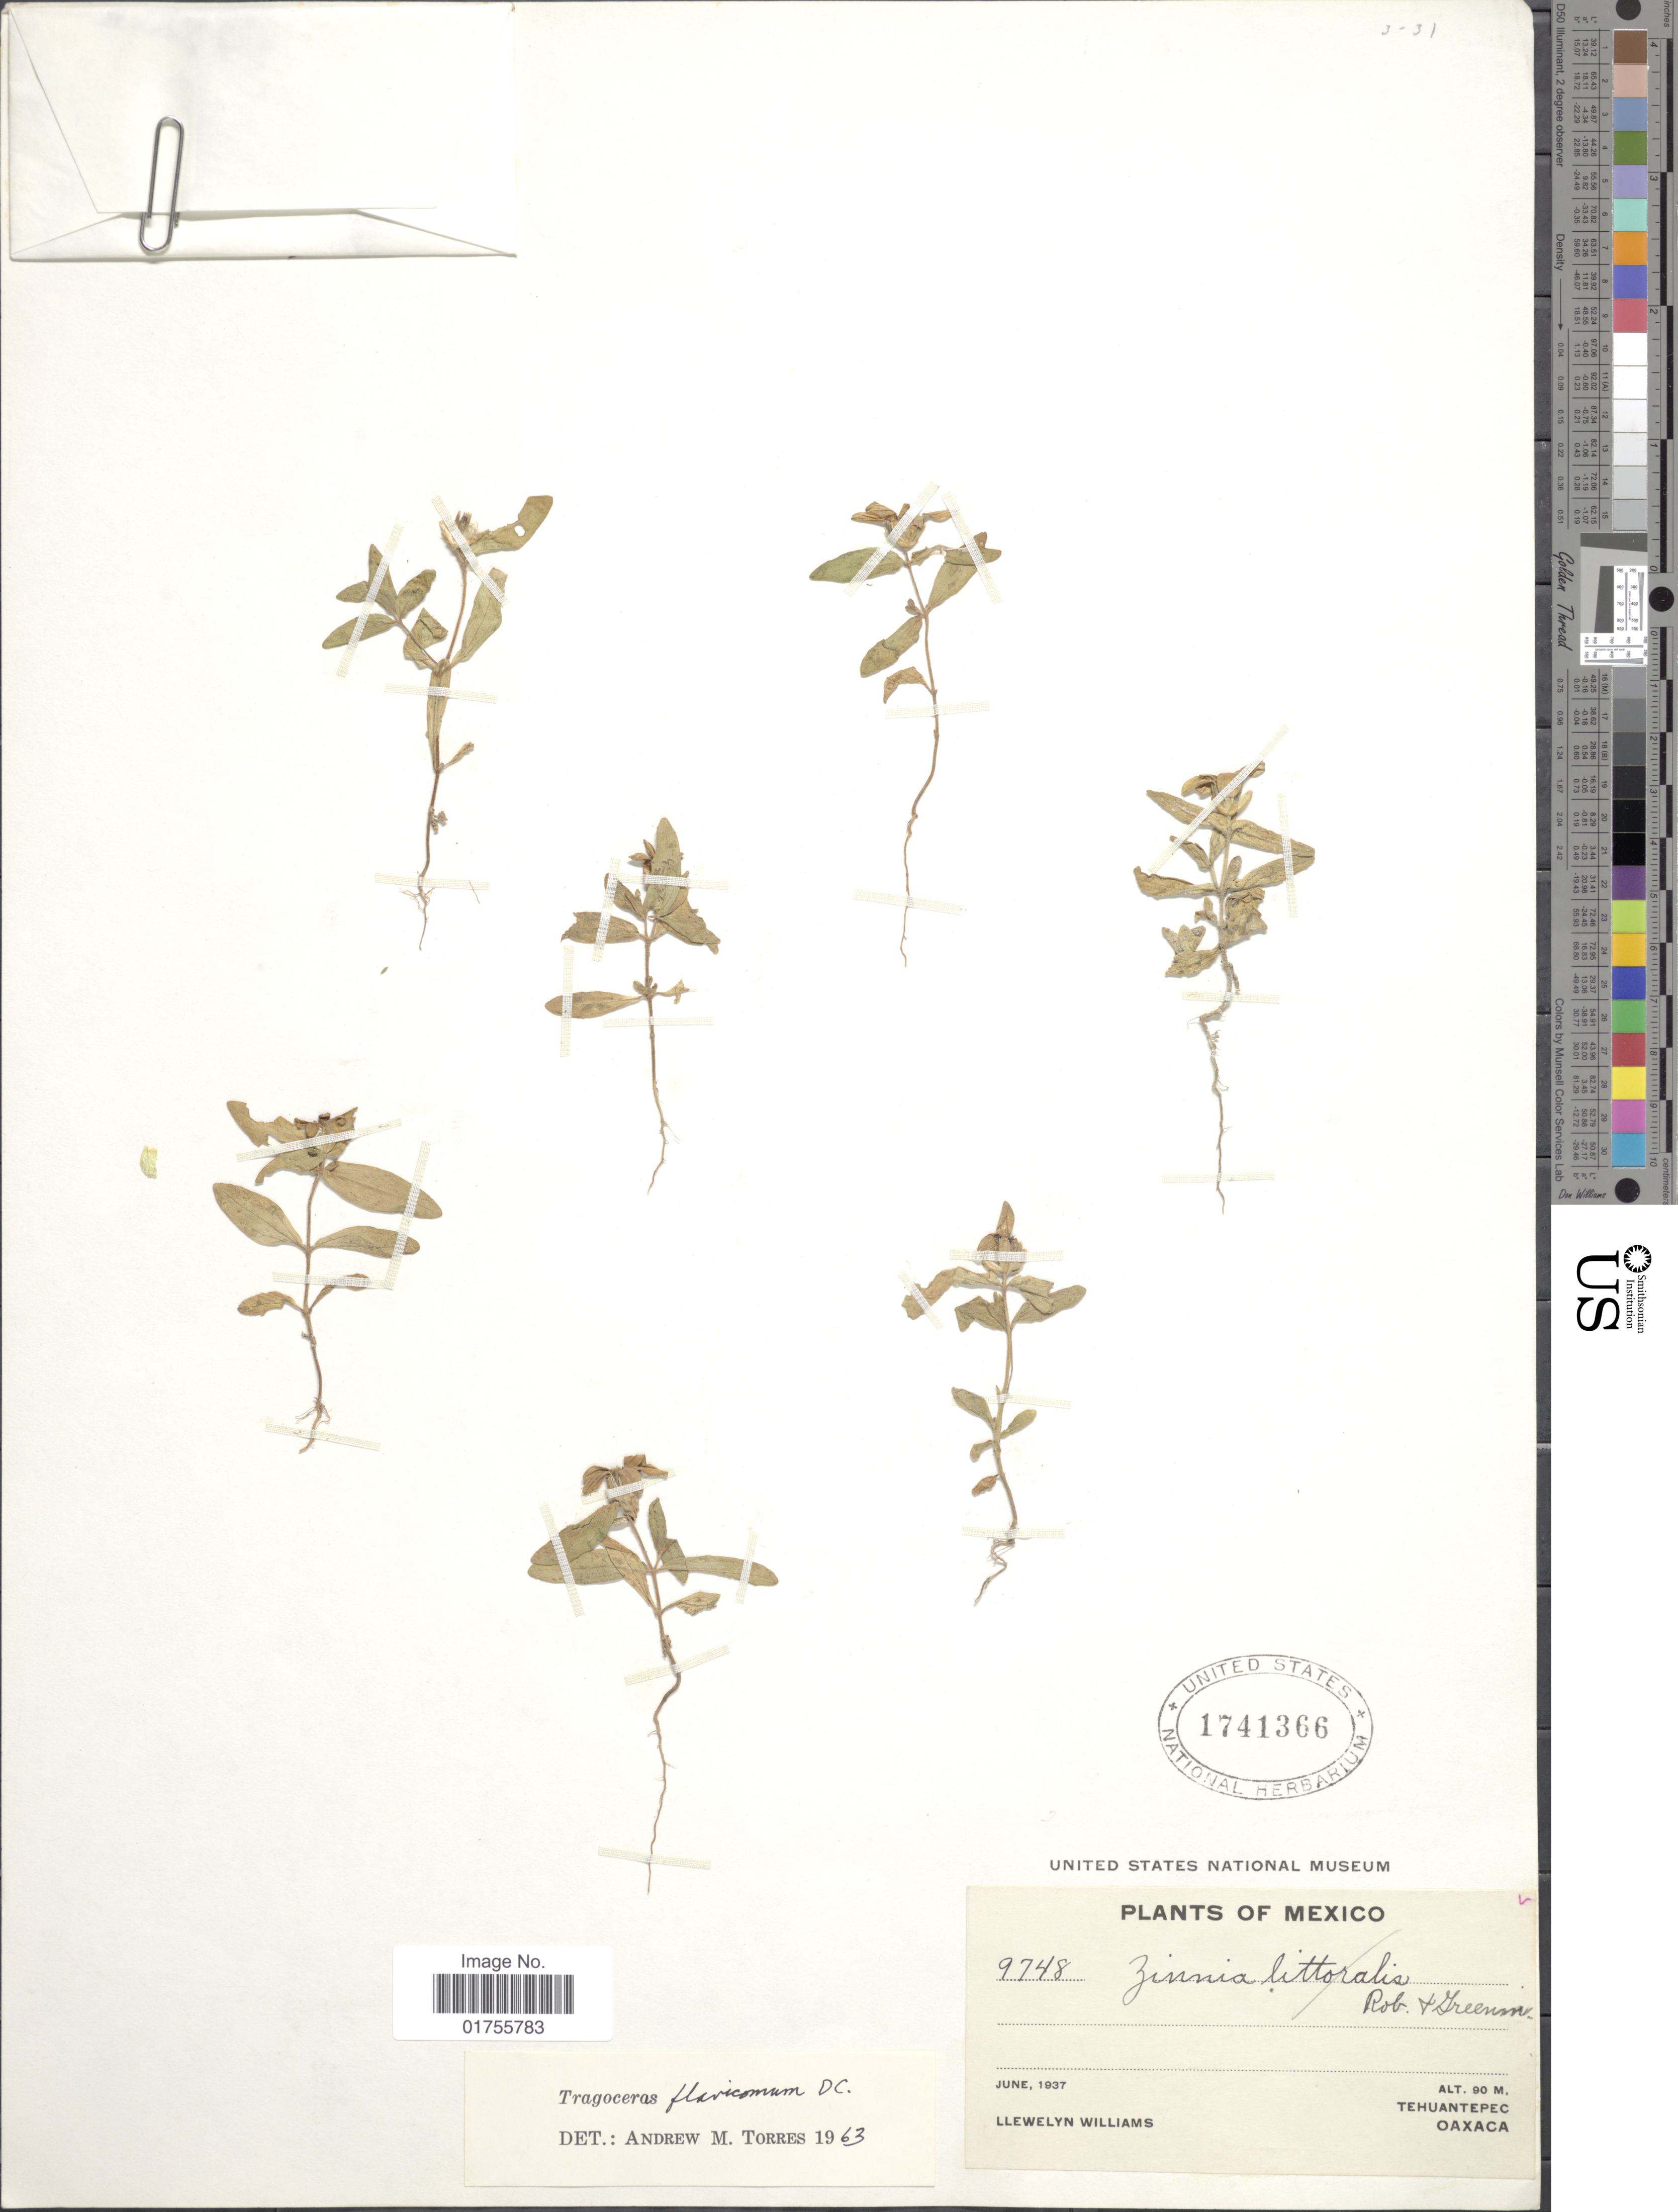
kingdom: Plantae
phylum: Tracheophyta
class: Magnoliopsida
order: Asterales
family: Asteraceae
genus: Tragoceros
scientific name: Tragoceros flavicomum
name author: DC.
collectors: Ll. Williams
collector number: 9748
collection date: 1937-06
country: Mexico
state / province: Oaxaca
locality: Tehuantepec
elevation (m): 90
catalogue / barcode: US 1741366